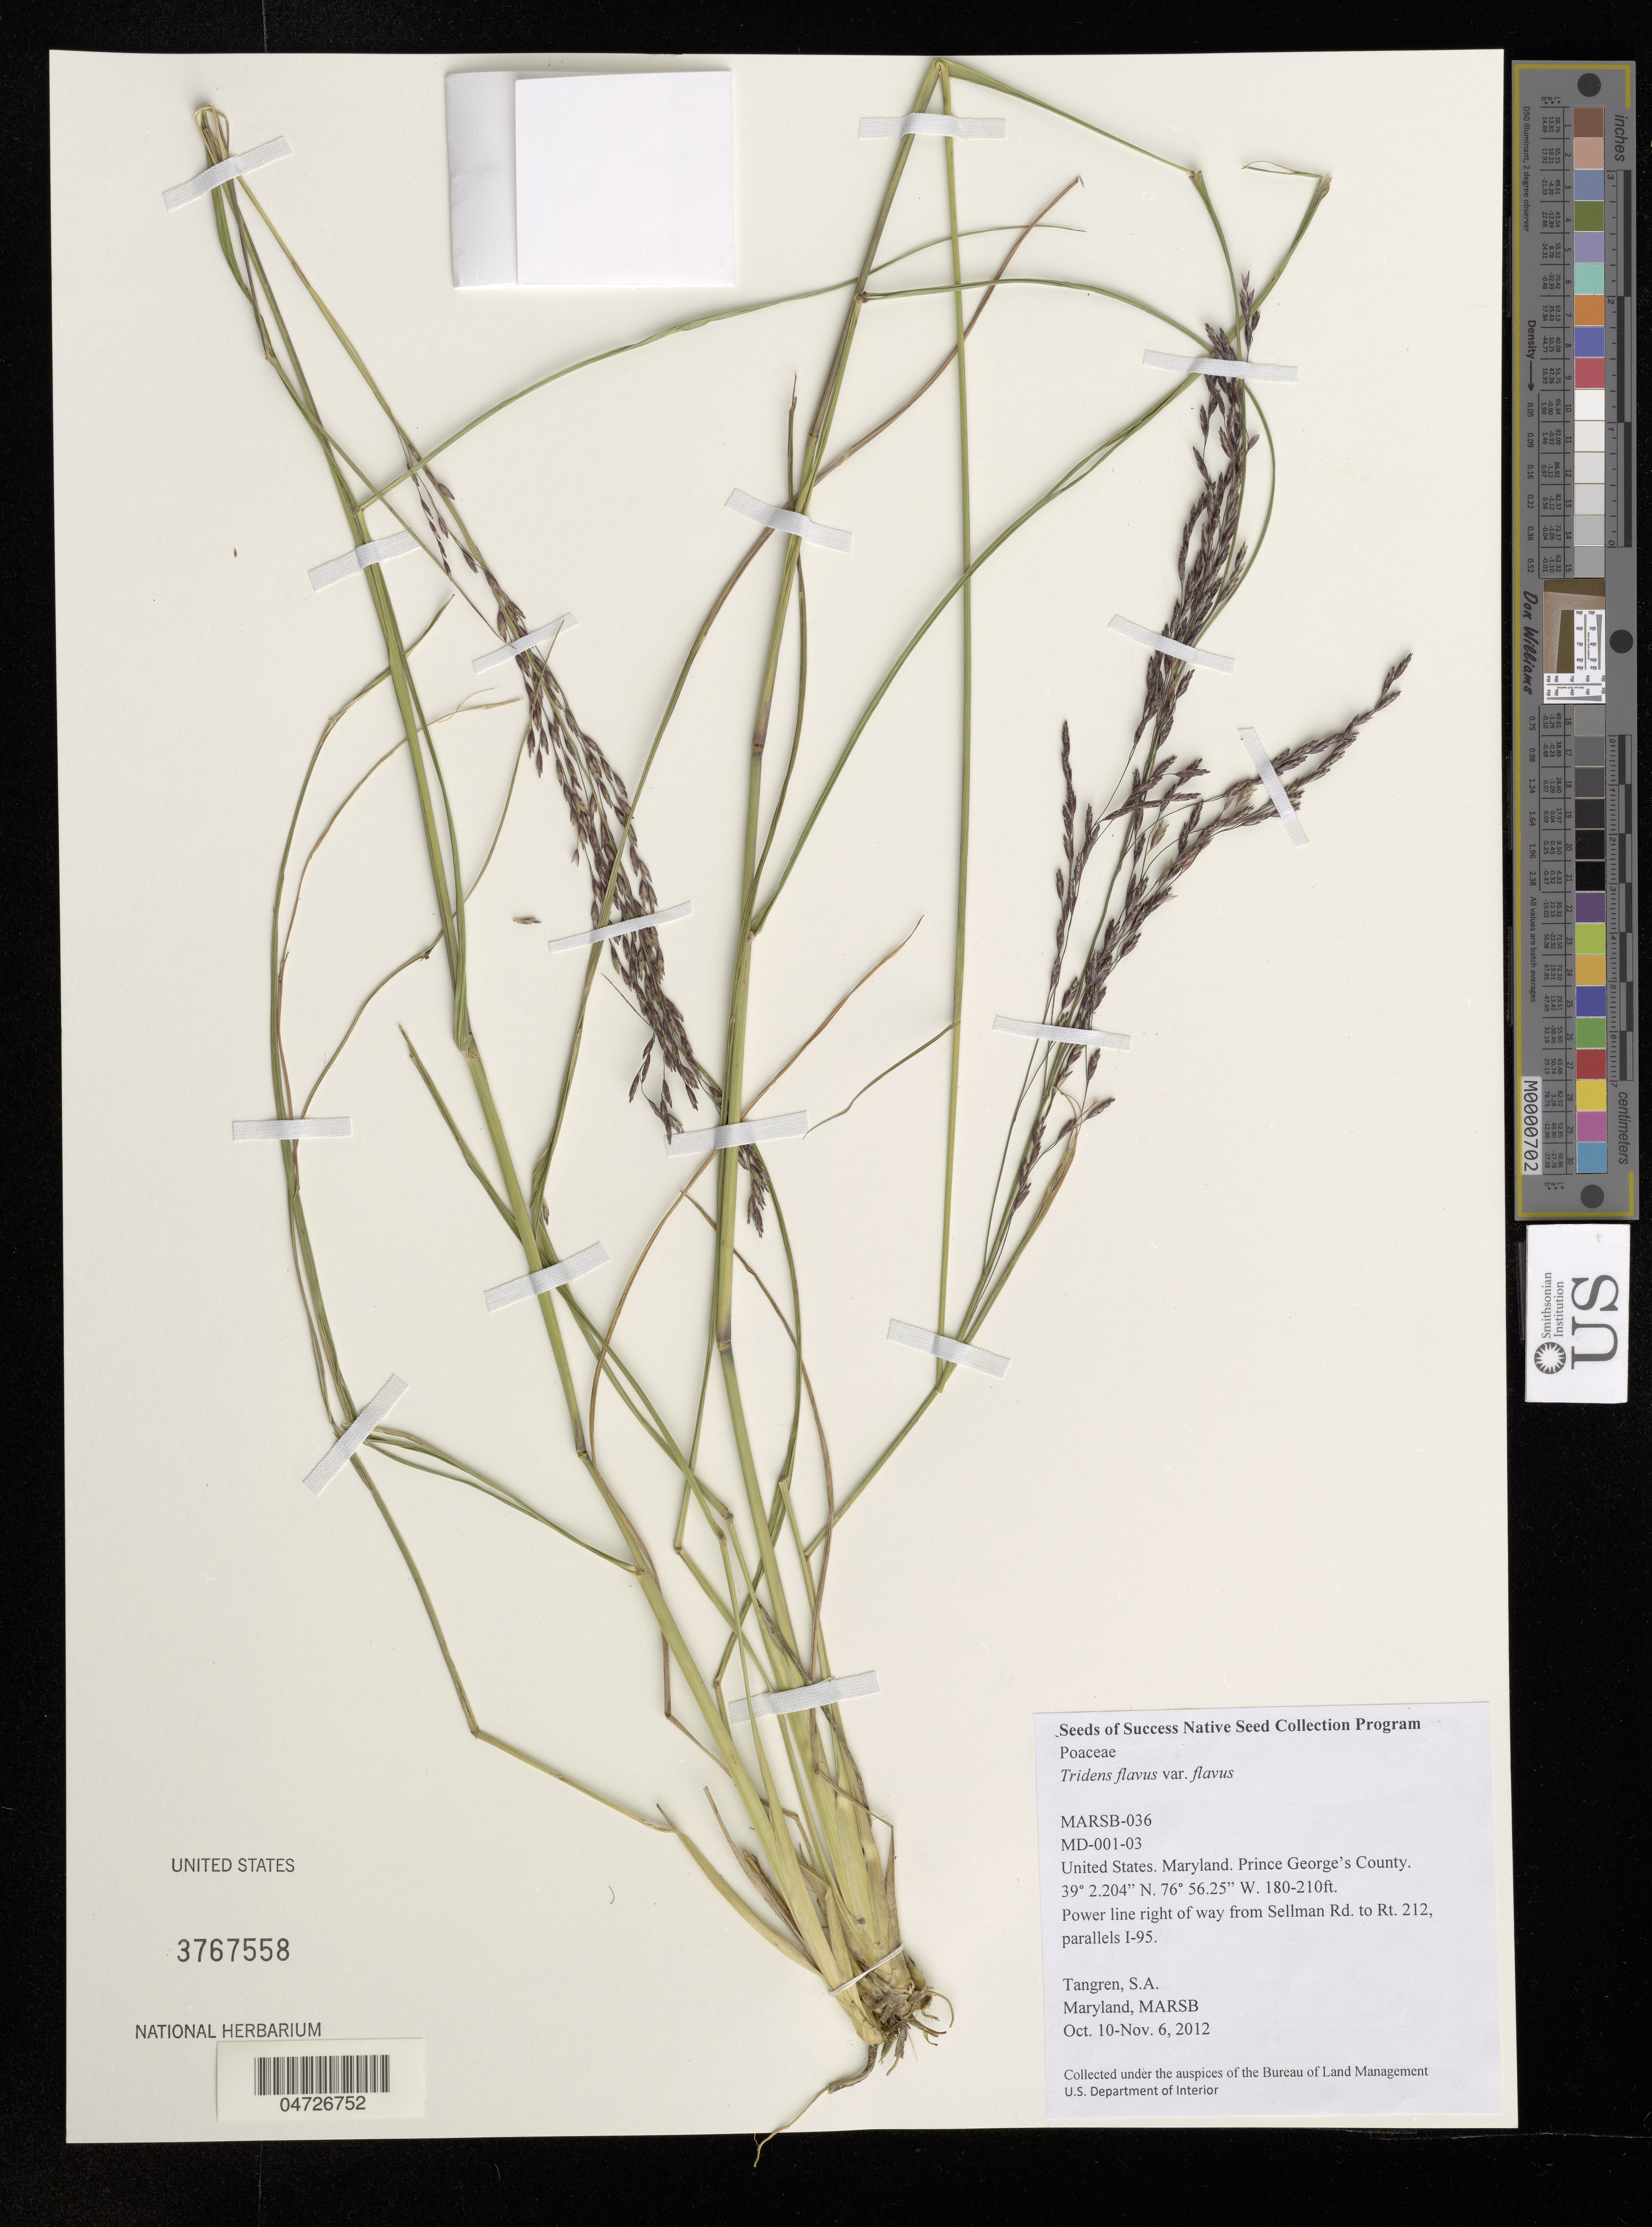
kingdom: Plantae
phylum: Tracheophyta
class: Liliopsida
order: Poales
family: Poaceae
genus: Tridens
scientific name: Tridens flavus var. flavus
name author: (L.) Hitchc.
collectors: S. Tangren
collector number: MD-001-03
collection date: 2012-10-10/2012-11-06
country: United States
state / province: Maryland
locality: Prince George's County. Power line right of way from Sellman Rd. to Rt. 212, parallels I-95.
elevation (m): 55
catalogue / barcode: US 3767558